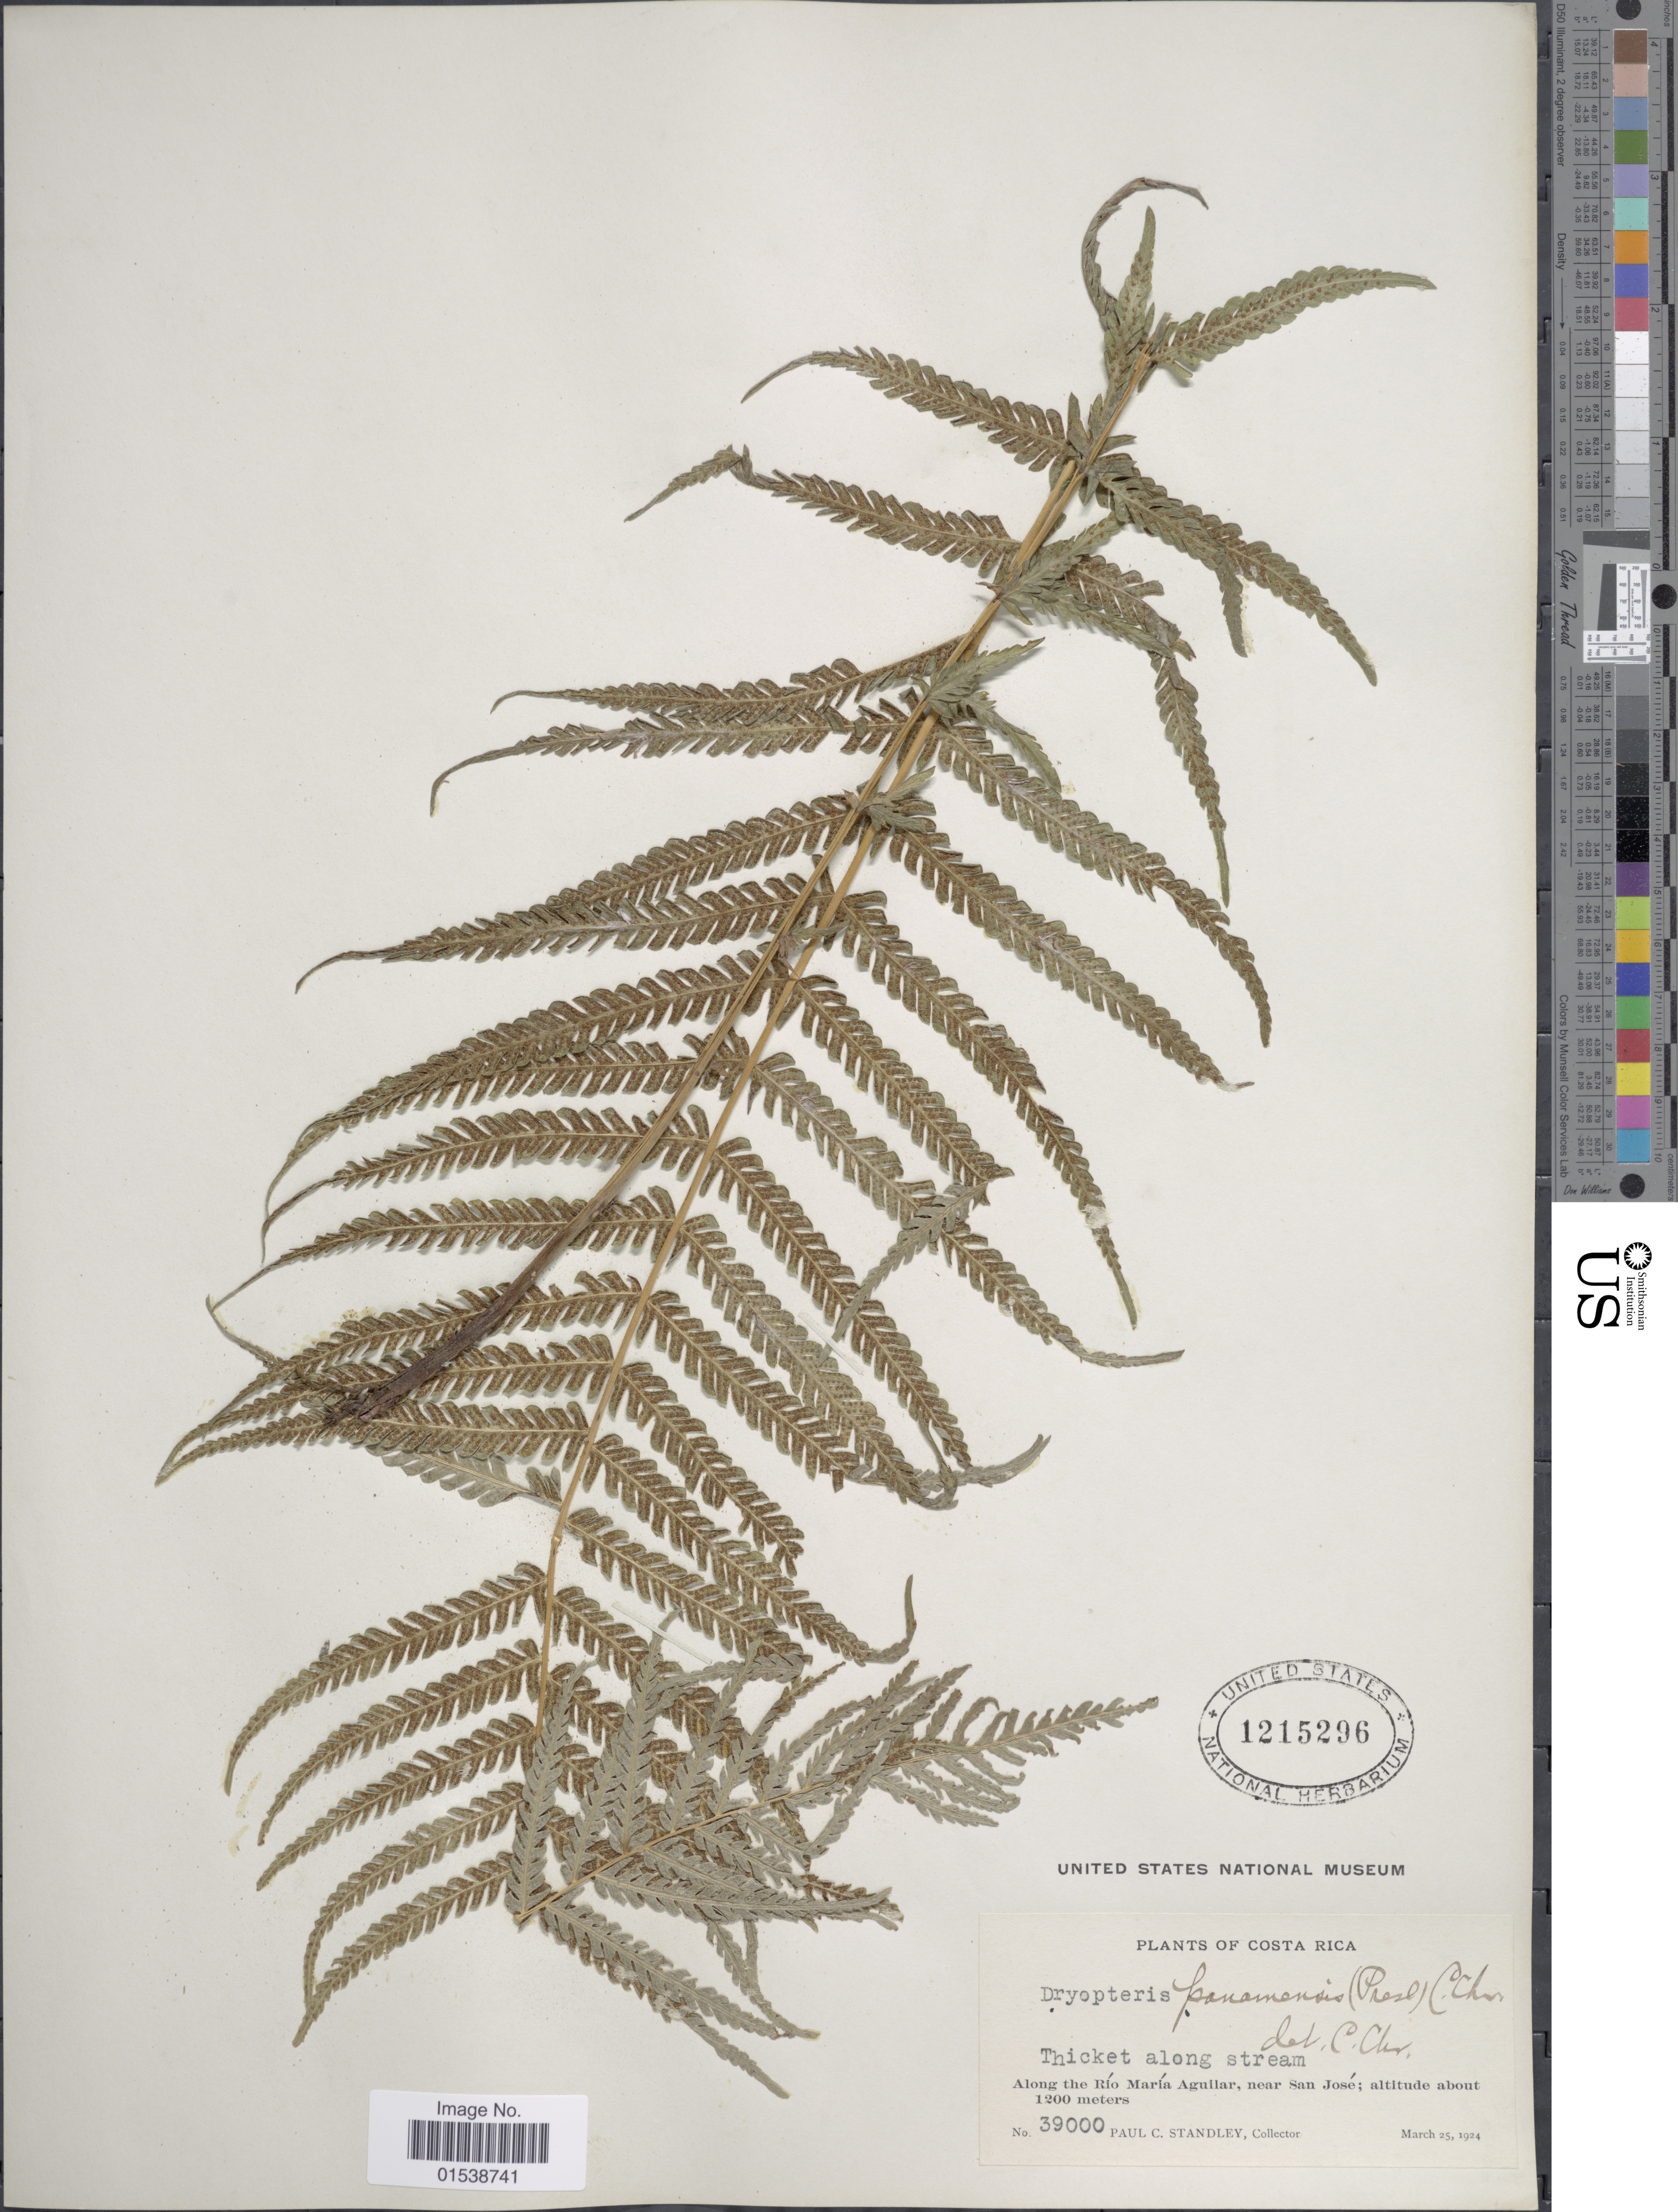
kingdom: Plantae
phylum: Tracheophyta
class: Polypodiopsida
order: Polypodiales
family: Thelypteridaceae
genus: Amauropelta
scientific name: Amauropelta resinifera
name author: (Desv.) Pic. Serm.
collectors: P. C. Standley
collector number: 39000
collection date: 1924-03-25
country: Costa Rica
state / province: San José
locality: Along the Rio Maria Aguilar, near San Jose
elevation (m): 1200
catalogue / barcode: US 1215296